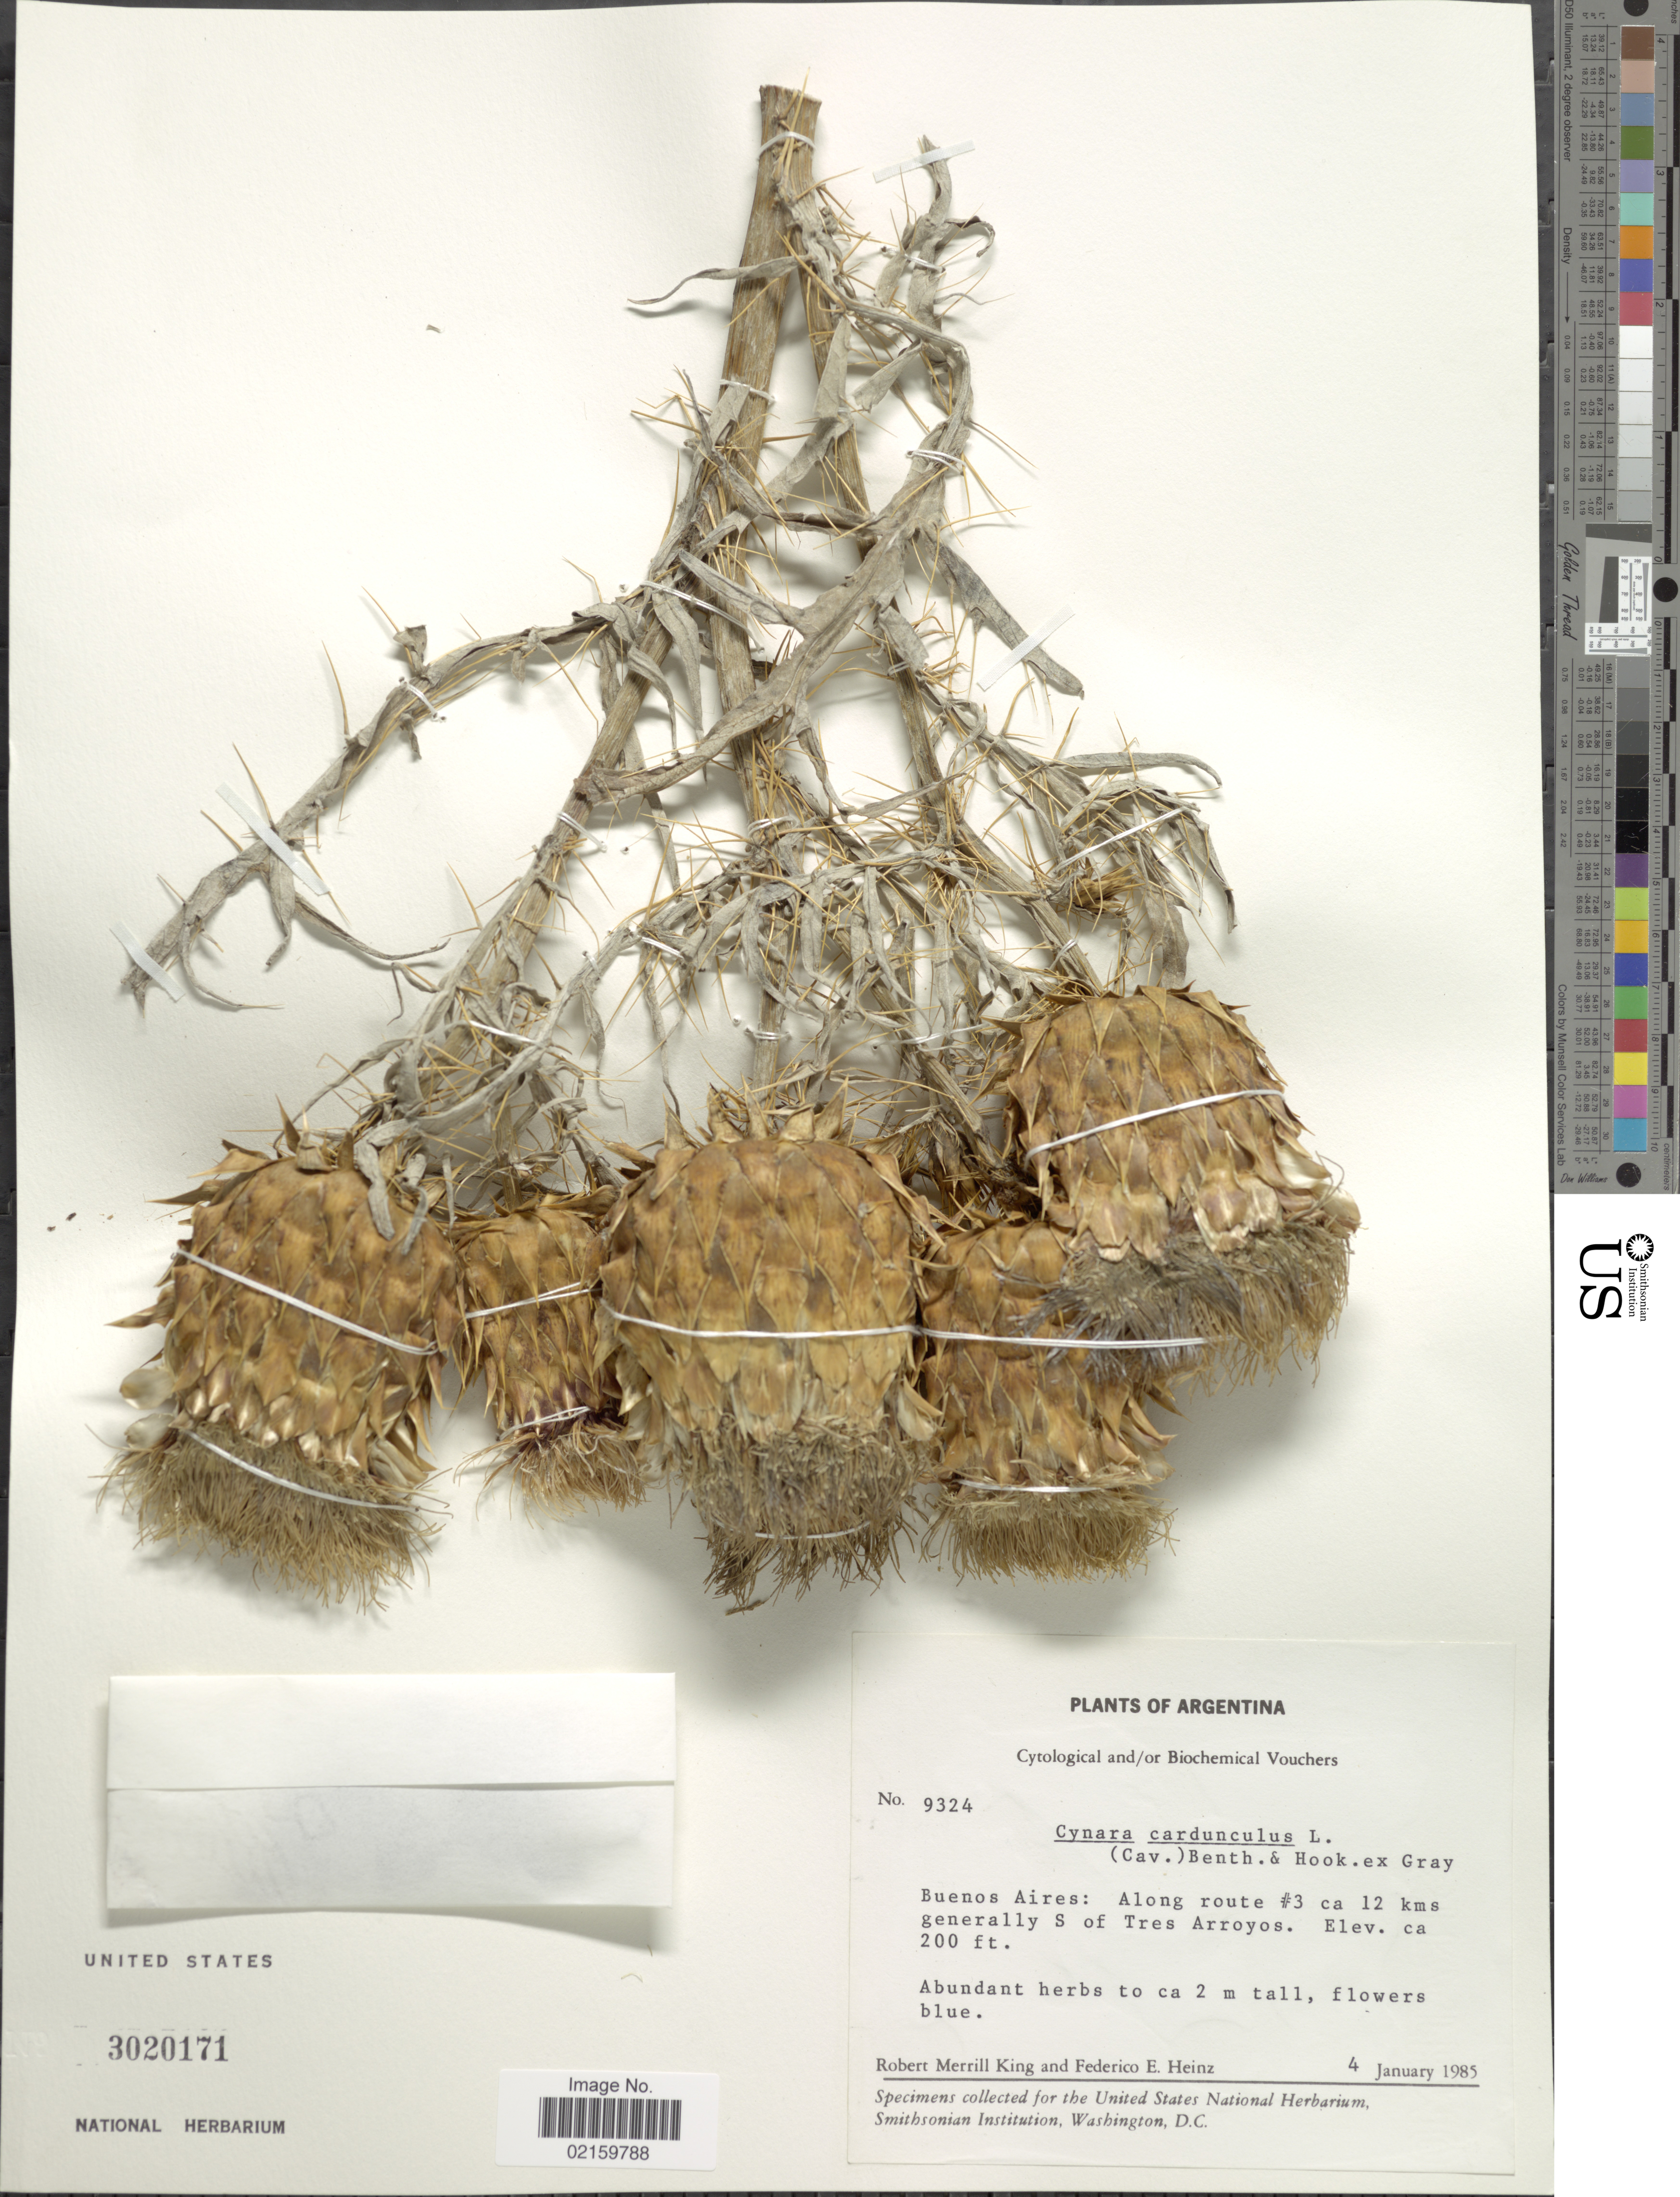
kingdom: Plantae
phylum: Tracheophyta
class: Magnoliopsida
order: Asterales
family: Asteraceae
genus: Cynara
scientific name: Cynara cardunculus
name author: L.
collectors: R. M. King & F. Heinz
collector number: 9324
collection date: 1985-01-04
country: Argentina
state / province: Buenos Aires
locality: Buenos Aires: Along route #3 ca 12 kms generally S of Tres Arroyos.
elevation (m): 61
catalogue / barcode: US 3020171